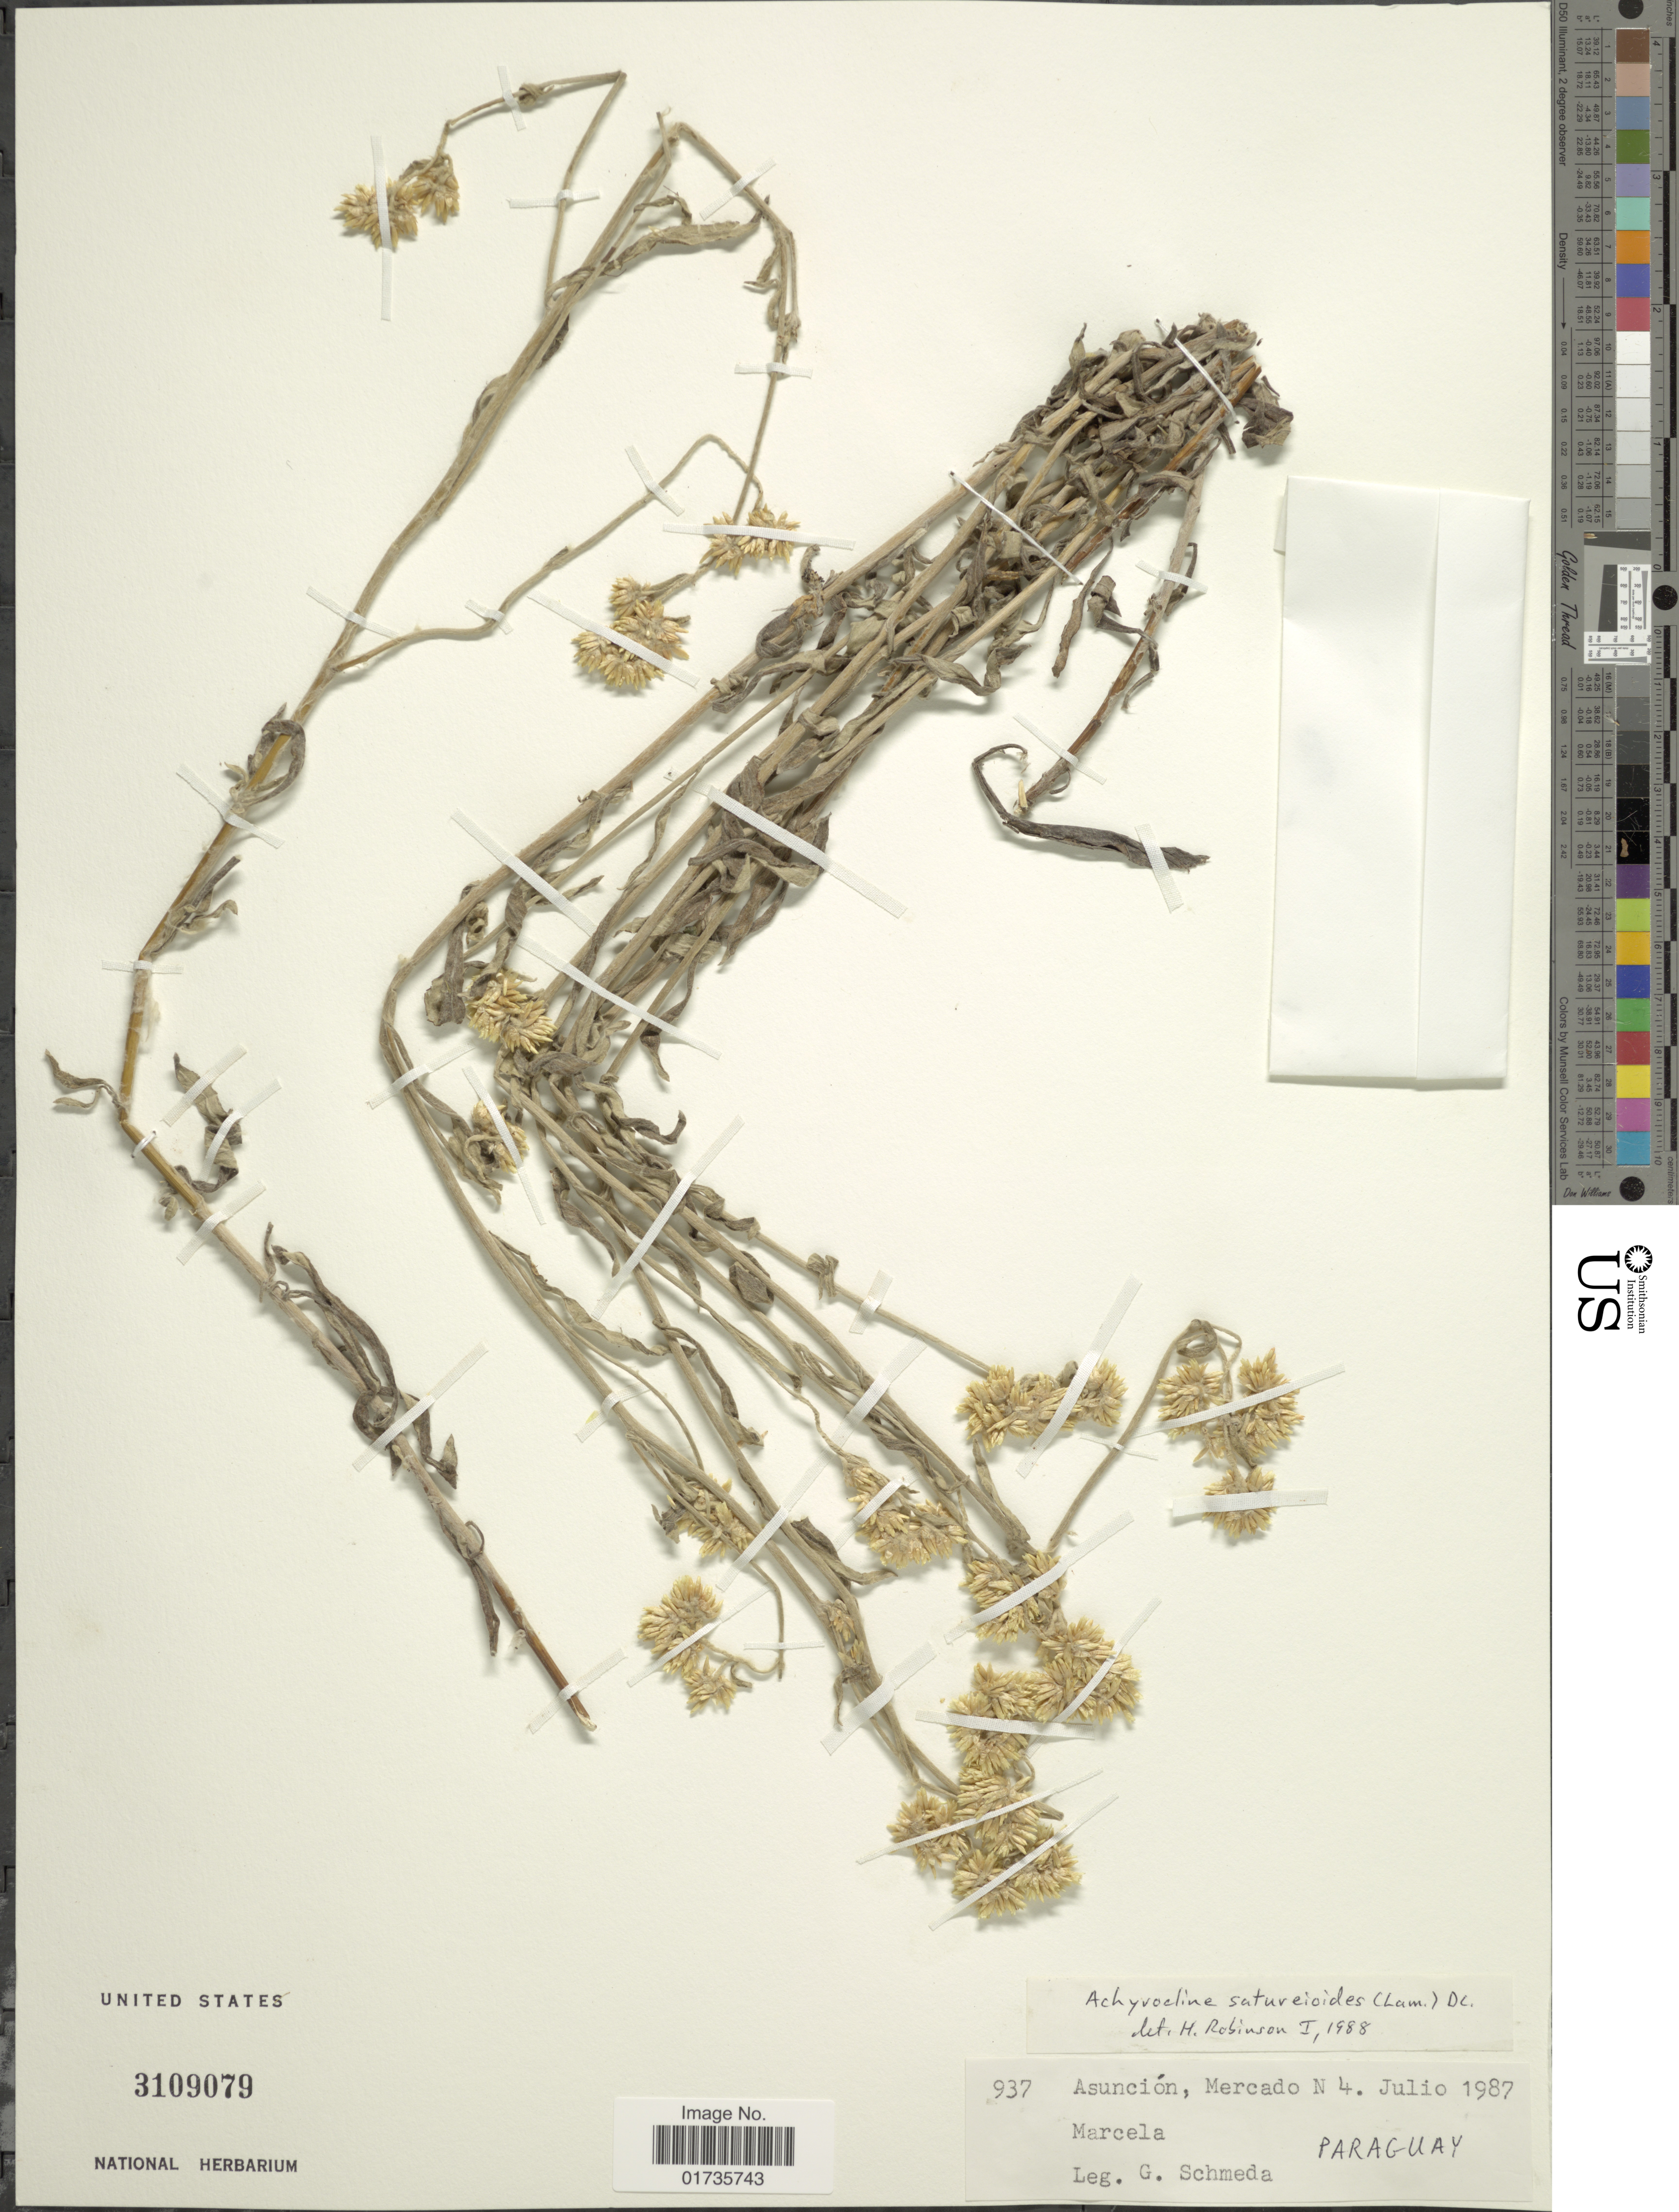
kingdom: Plantae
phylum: Tracheophyta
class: Magnoliopsida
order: Asterales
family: Asteraceae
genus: Achyrocline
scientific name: Achyrocline satureioides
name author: (Lam.) DC.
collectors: G. Schmeda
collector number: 937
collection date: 1987-07-04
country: Paraguay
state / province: Asuncion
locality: Mercado V, Marcela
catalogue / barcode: US 3109079